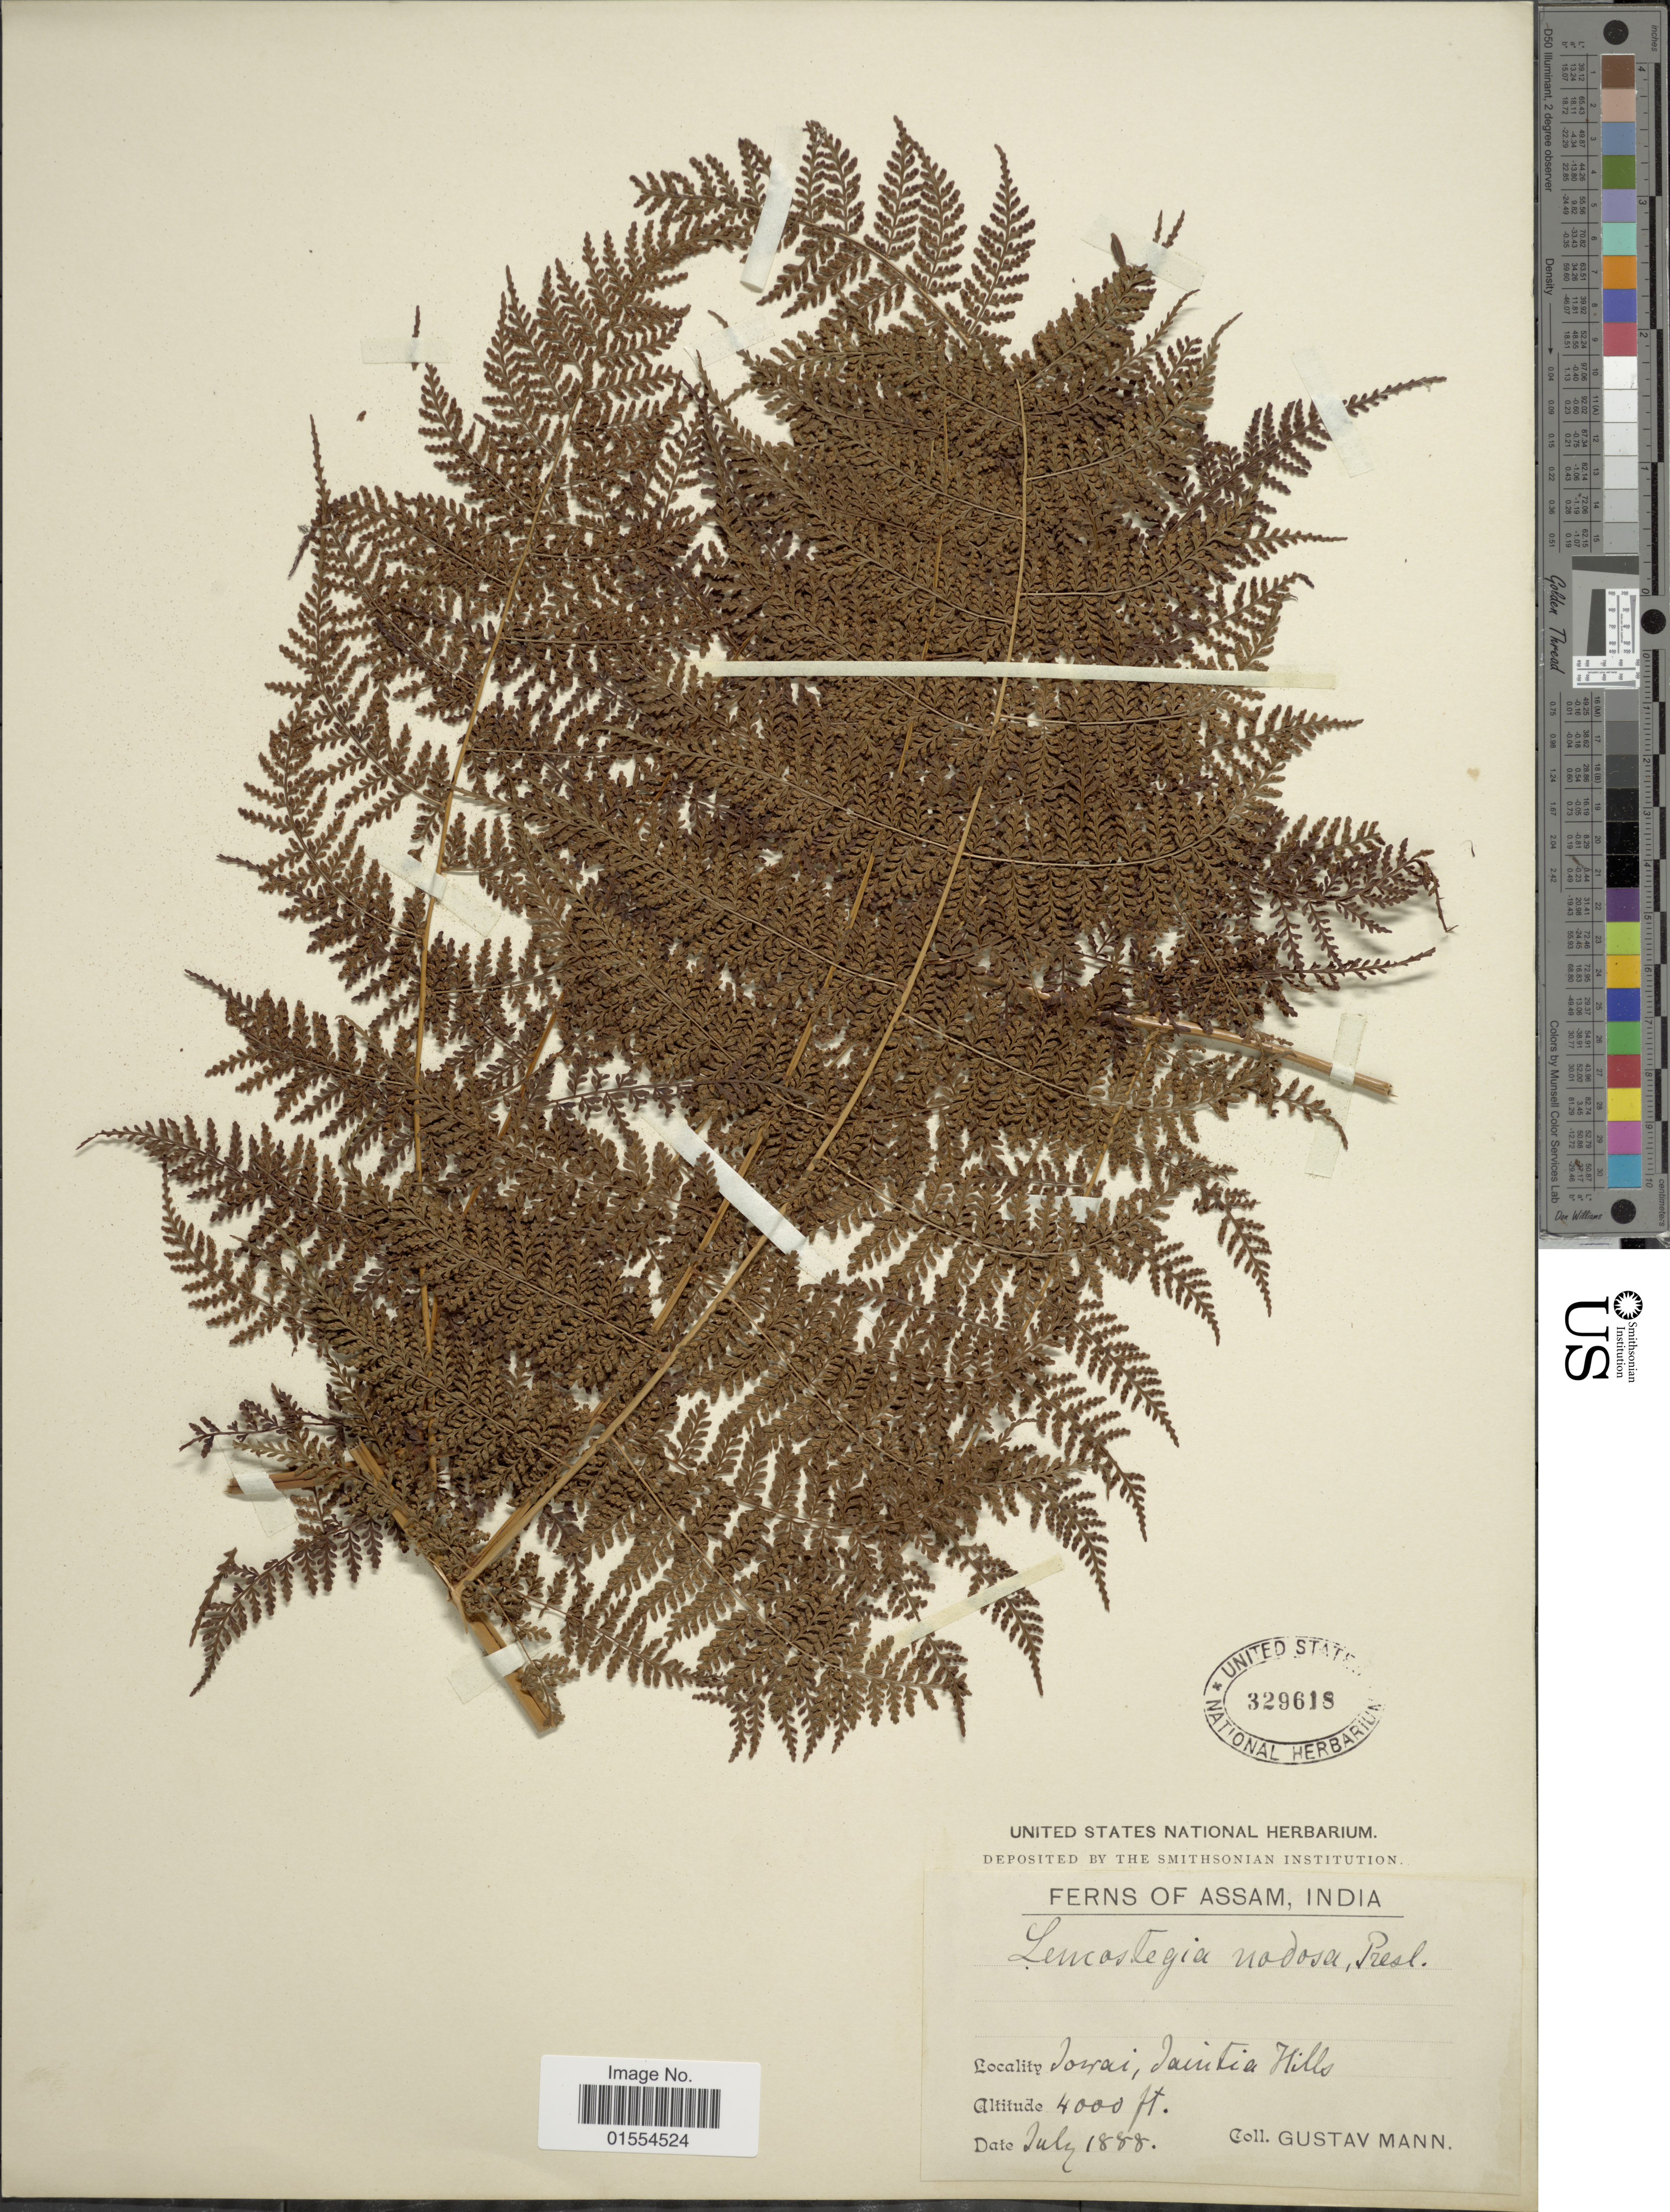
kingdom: Plantae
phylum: Tracheophyta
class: Polypodiopsida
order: Polypodiales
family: Dryopteridaceae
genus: Dryopteris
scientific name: Dryopteris nodosa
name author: (C. Presl) Li Bing Zhang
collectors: G. Mann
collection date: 1888-07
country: India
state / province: Meghalaya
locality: Jowai, Jaintia Hills. Assam.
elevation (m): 1219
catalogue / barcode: US 329618